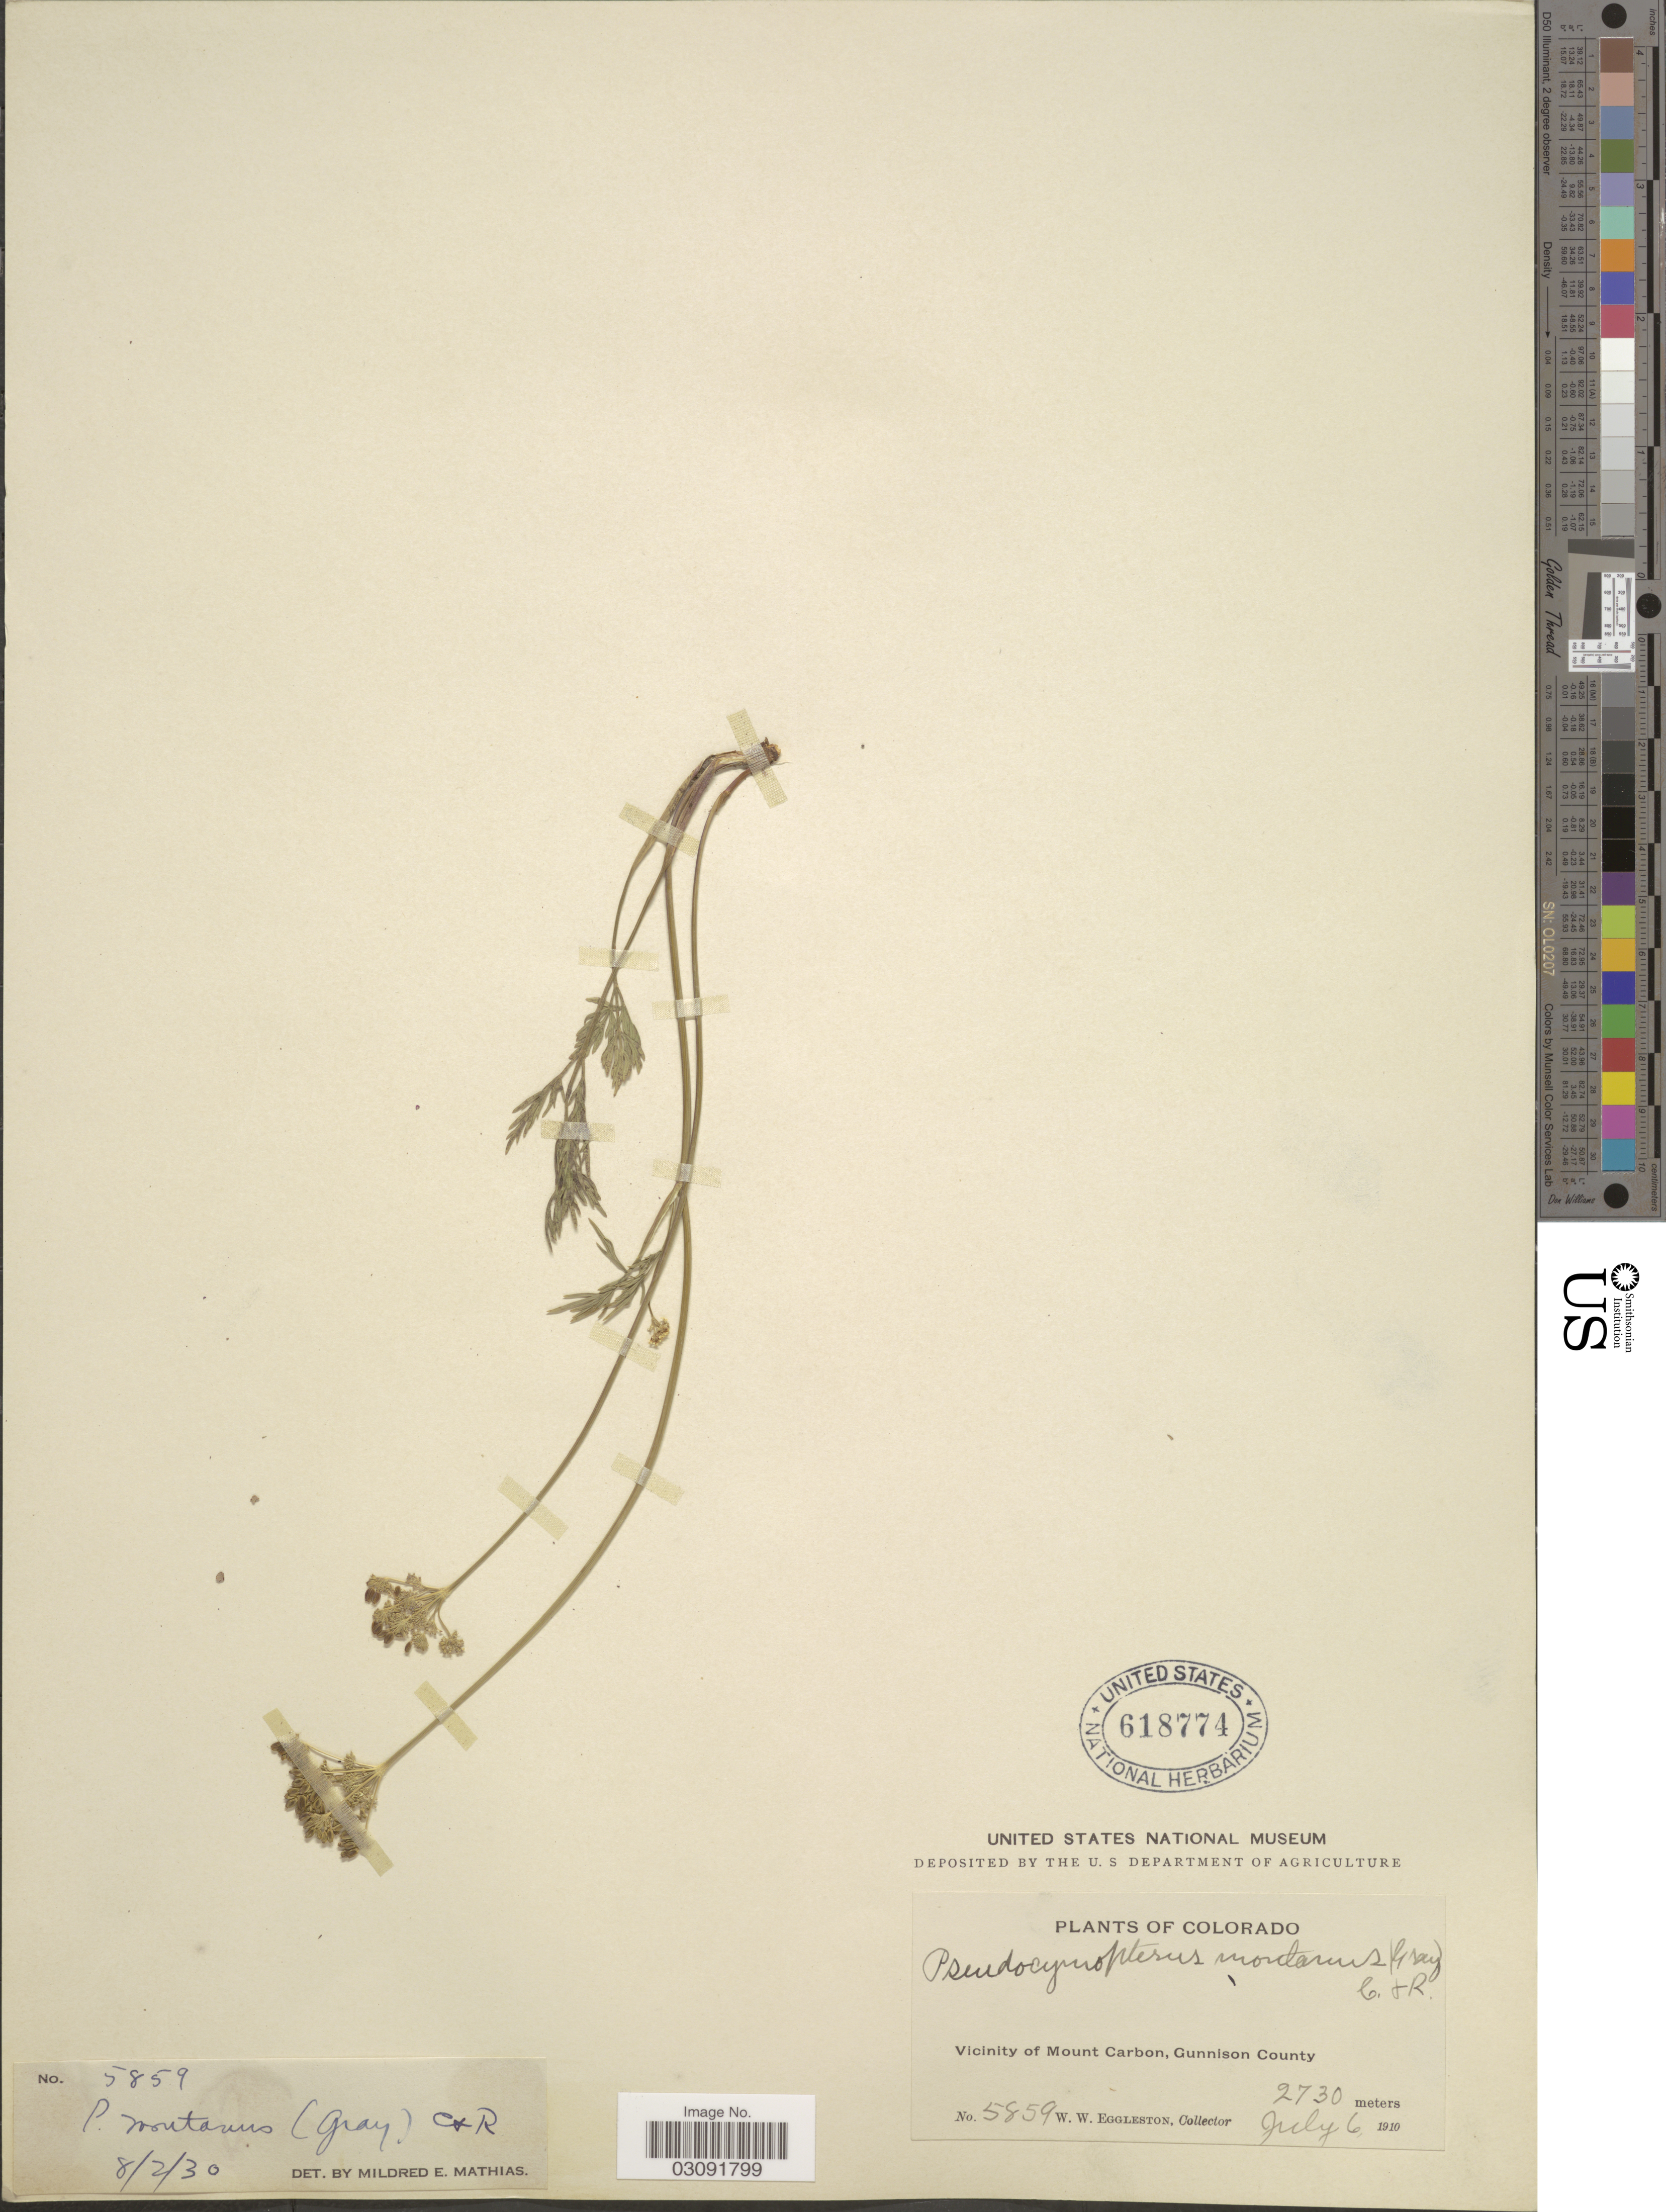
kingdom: Plantae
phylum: Tracheophyta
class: Magnoliopsida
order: Apiales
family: Apiaceae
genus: Pseudocymopterus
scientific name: Pseudocymopterus montanus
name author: (A. Gray) J.M. Coult. & Rose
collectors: W. W. Eggleston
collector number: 5859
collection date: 1910-07-06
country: United States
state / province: Colorado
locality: Vicinity of Mount Carbon, Gunnison County.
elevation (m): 2730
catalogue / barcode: US 618774